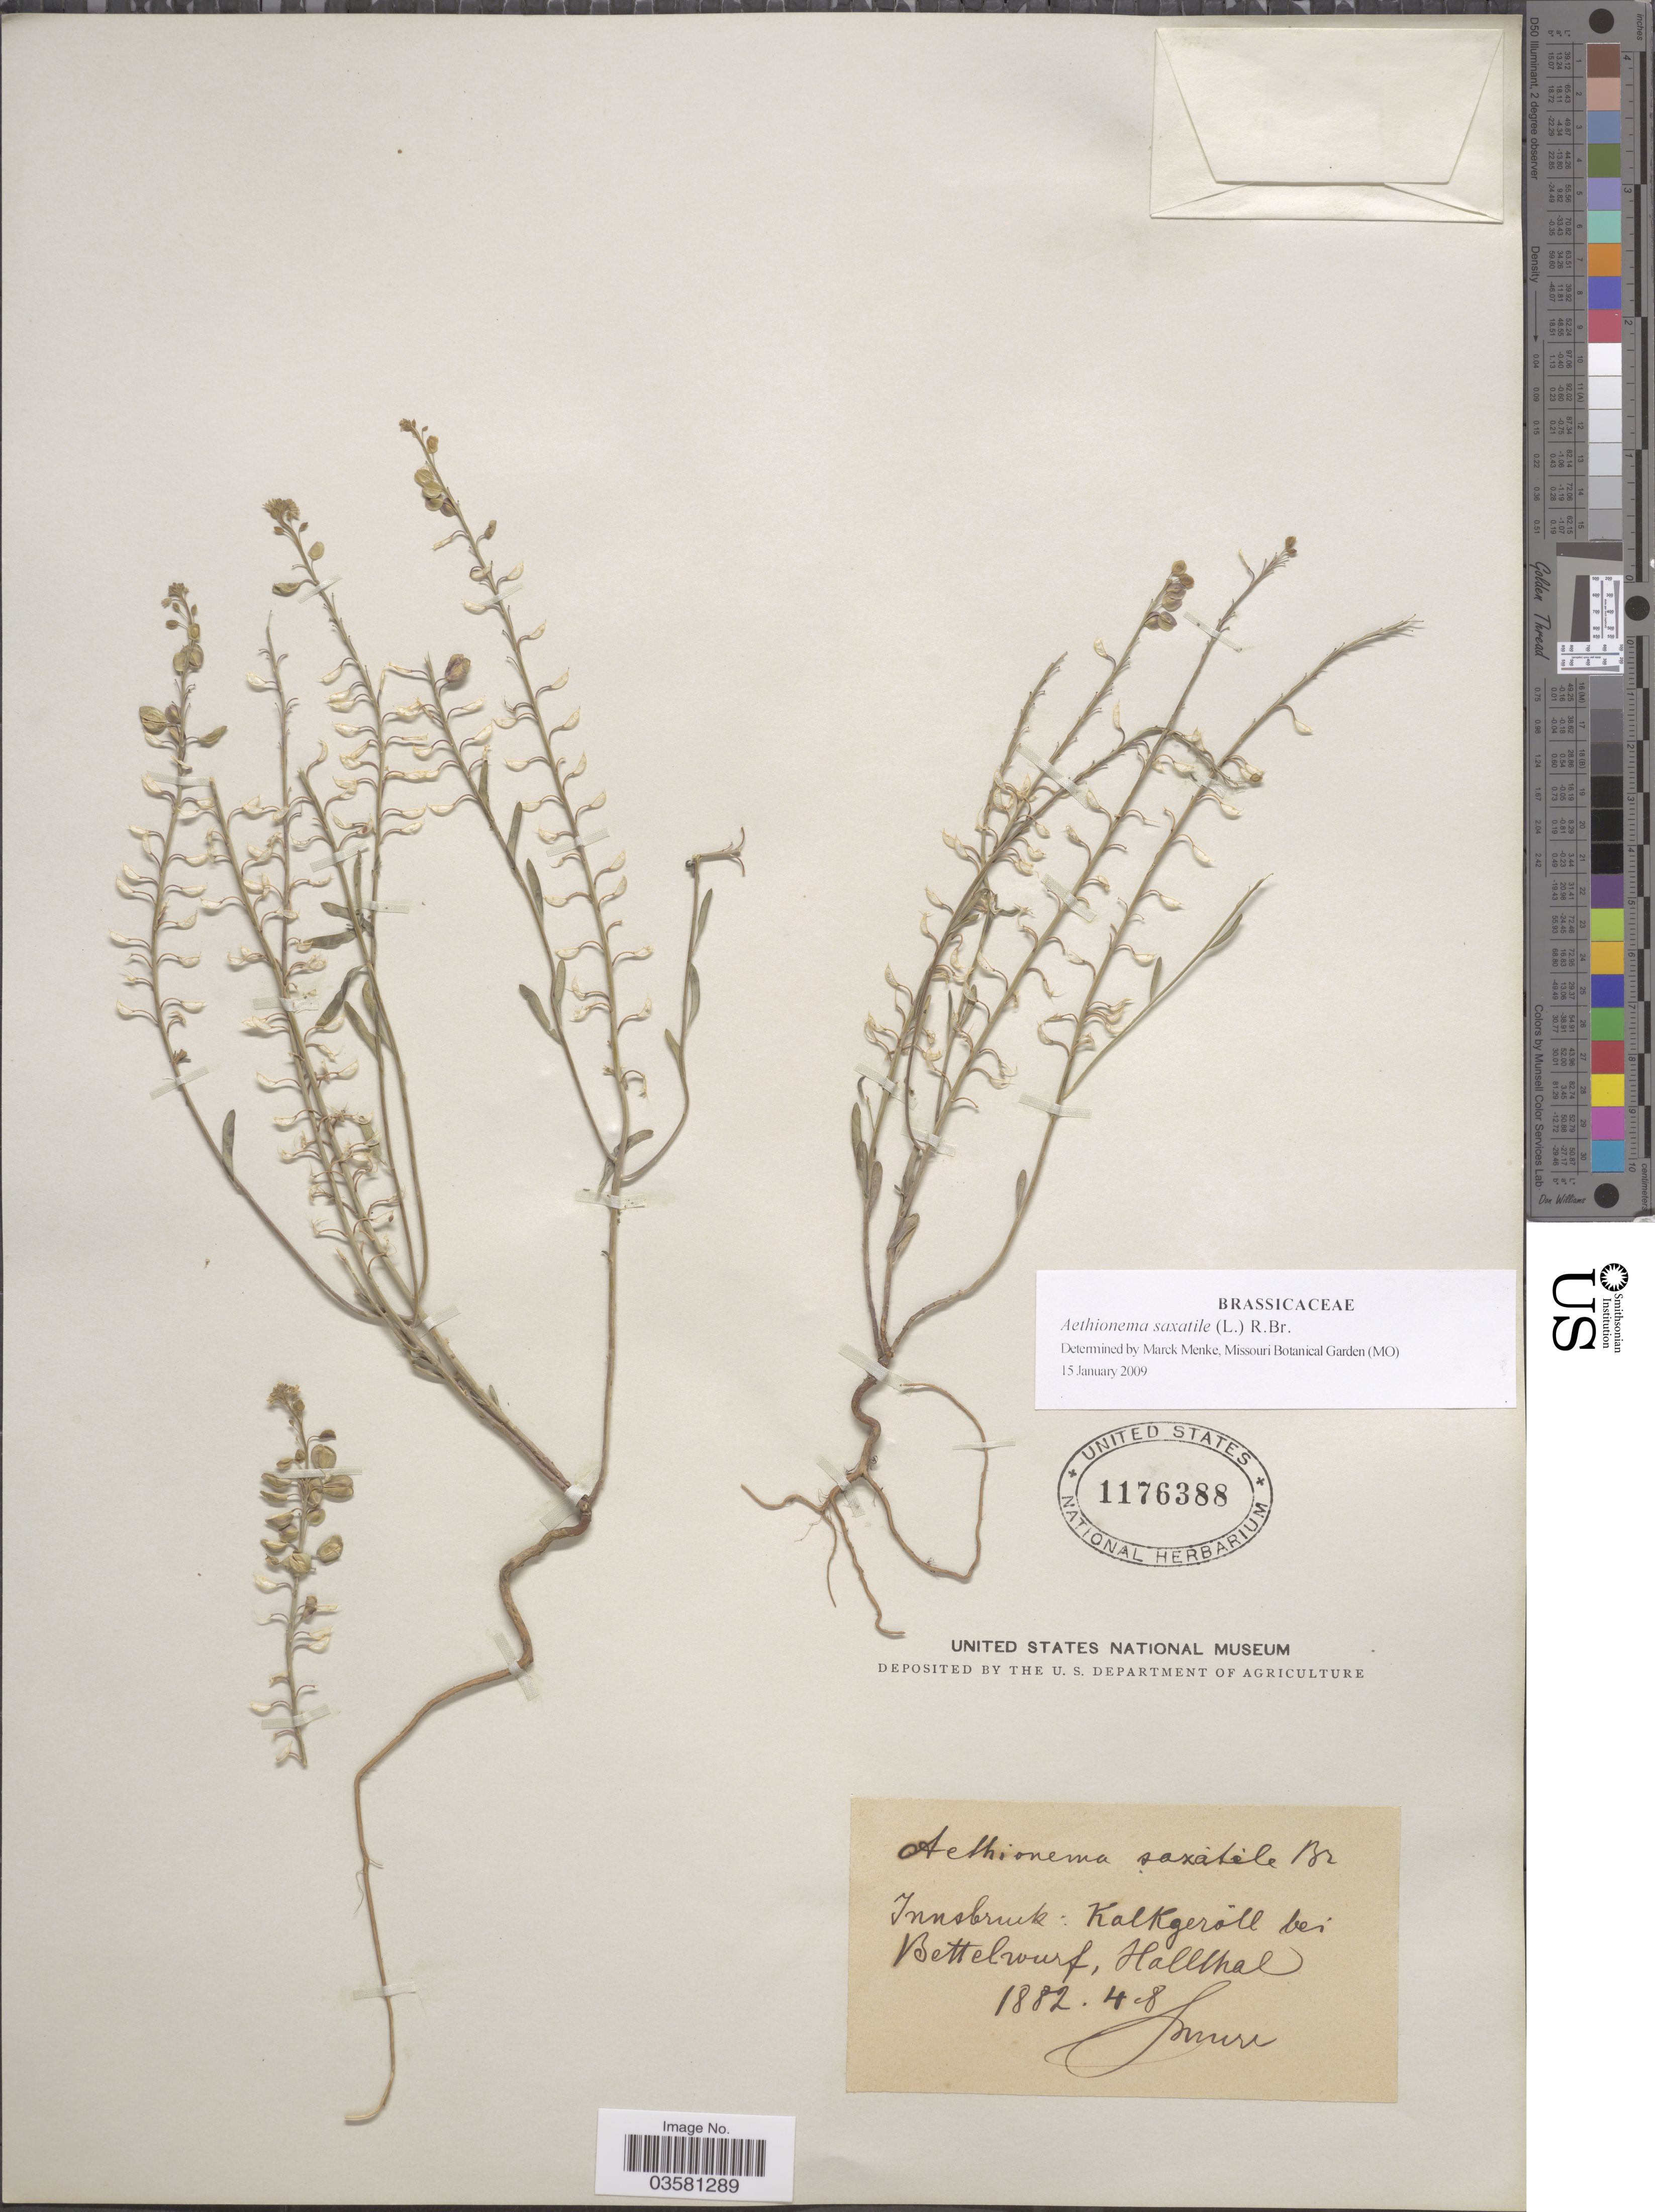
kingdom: Plantae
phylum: Tracheophyta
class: Magnoliopsida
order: Brassicales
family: Brassicaceae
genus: Aethionema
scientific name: Aethionema saxatile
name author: (L.) W.T. Aiton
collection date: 1882-08-04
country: Austria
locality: Innsbruck: Kalgeröll bei Bettelwurf, Hallthal.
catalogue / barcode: US 1170388